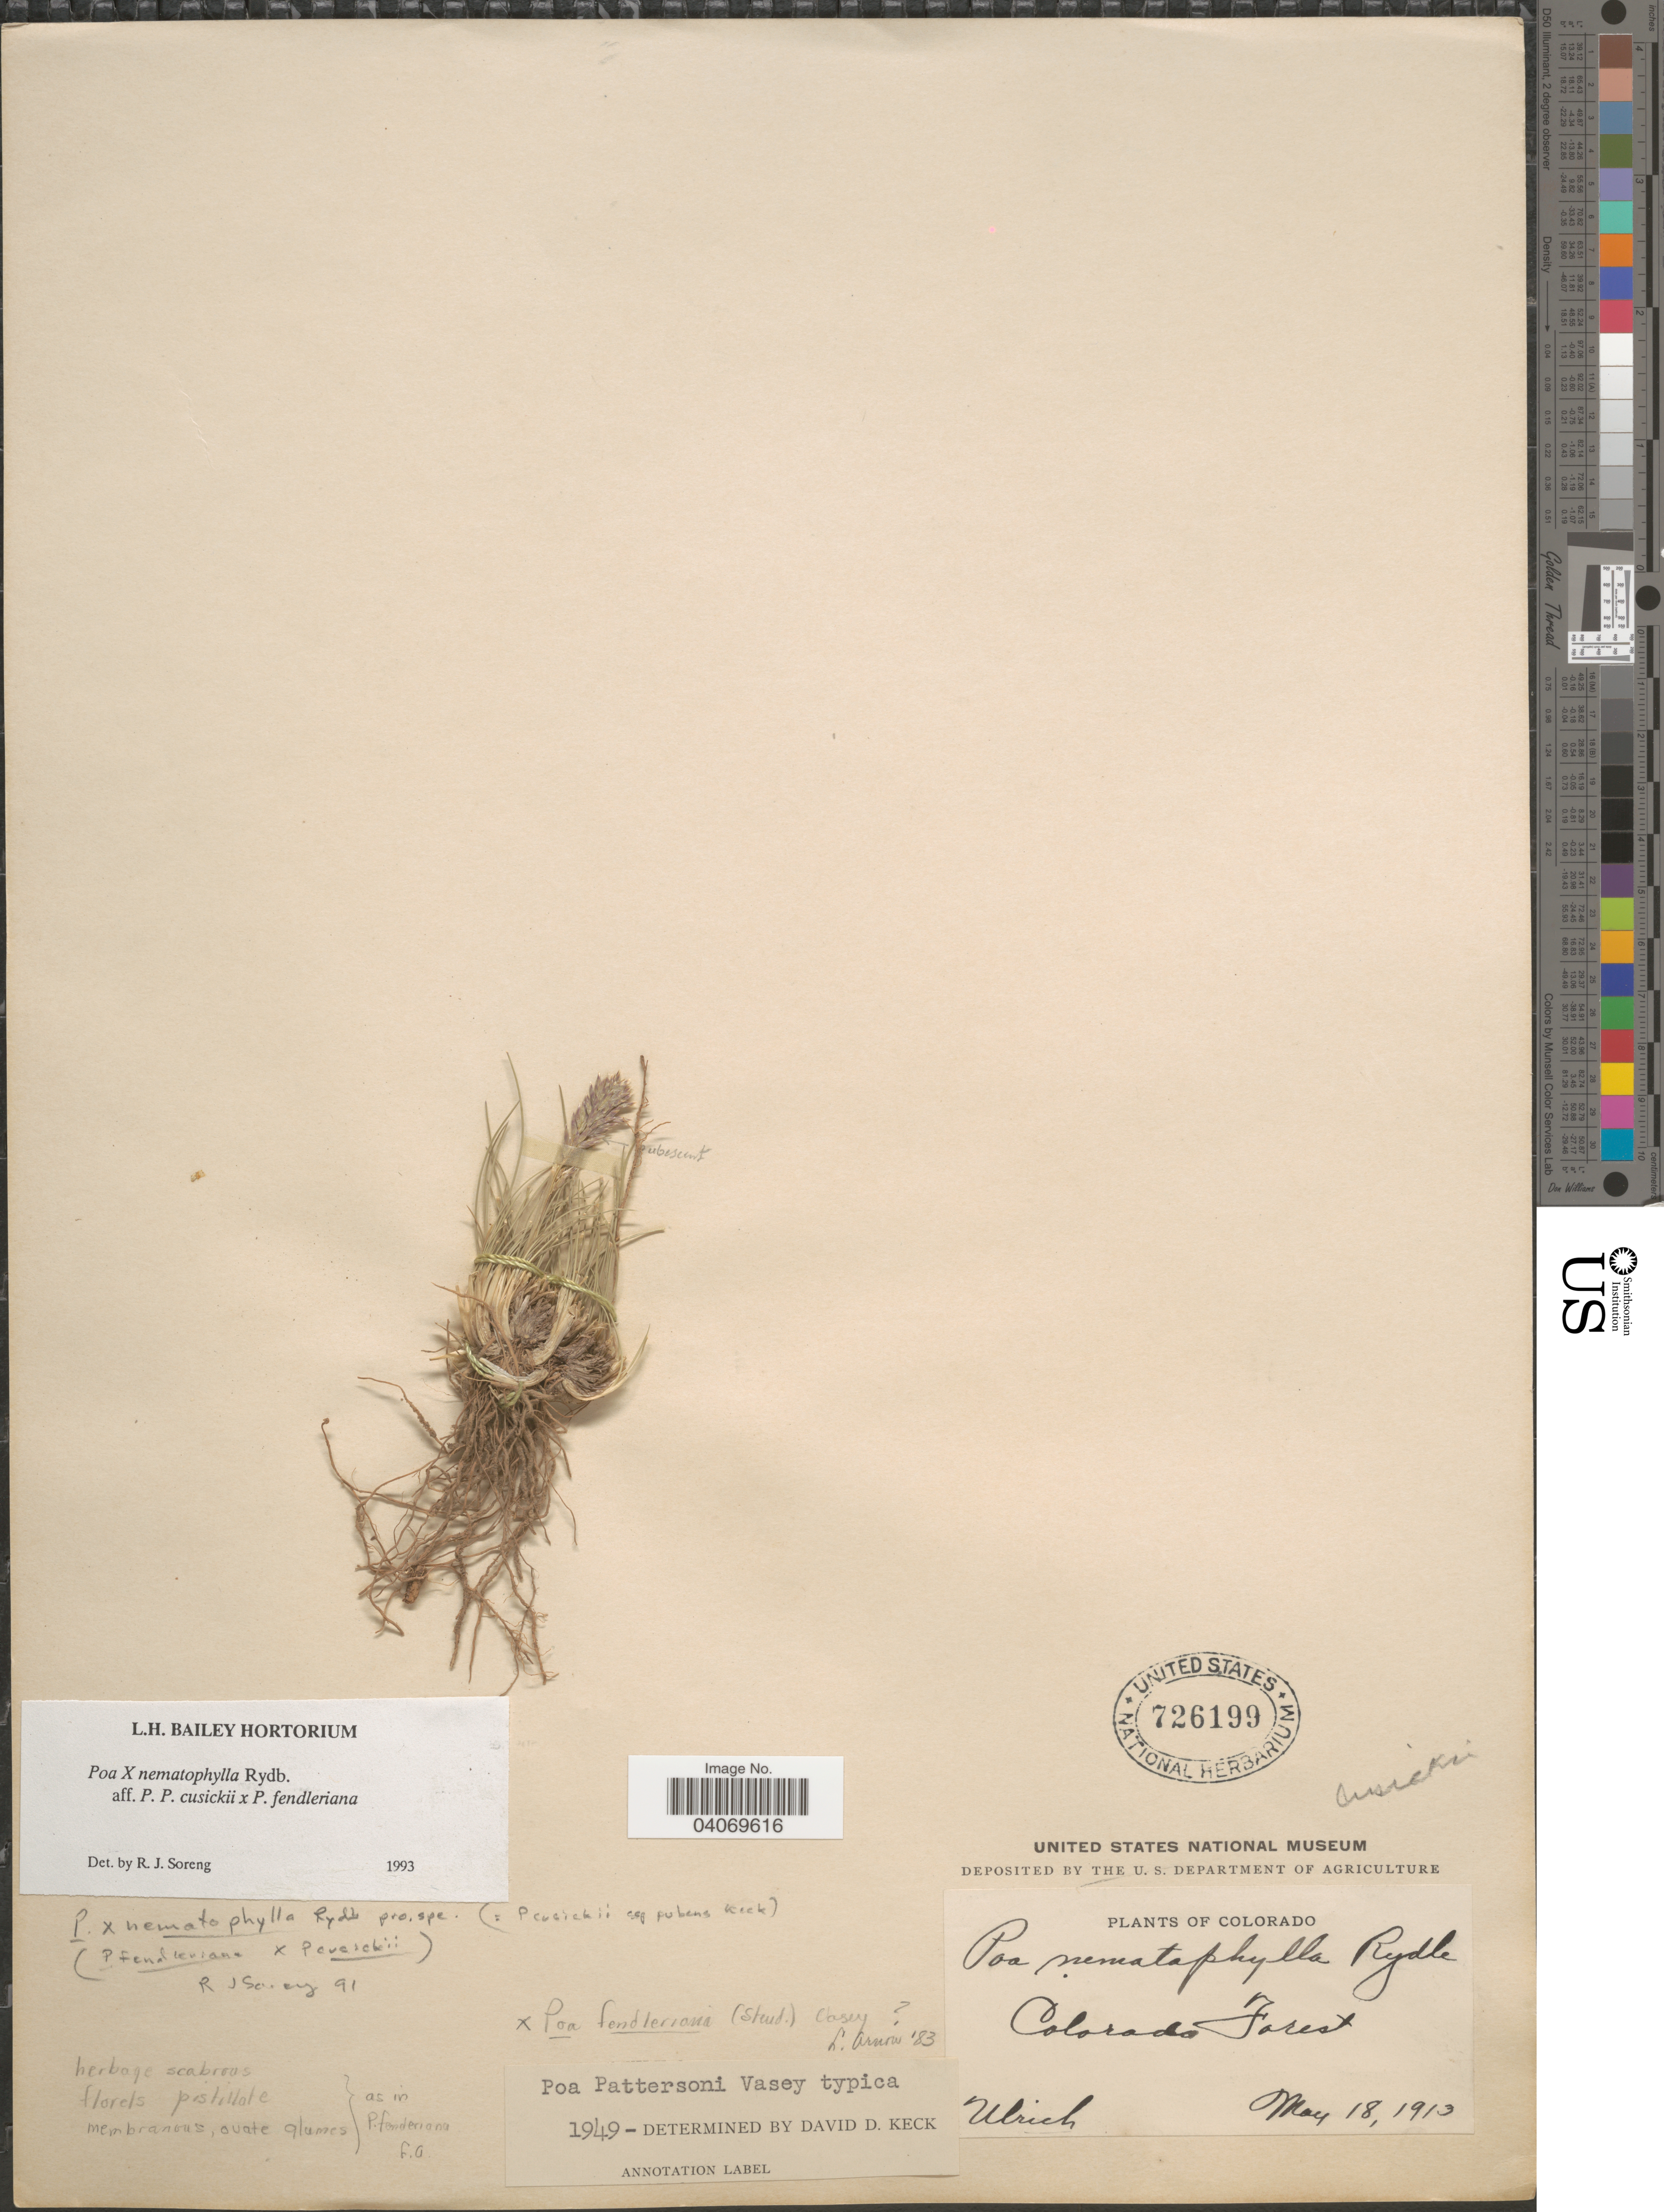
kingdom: Plantae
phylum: Tracheophyta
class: Liliopsida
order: Poales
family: Poaceae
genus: Poa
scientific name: Poa x nematophylla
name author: Rydb.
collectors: Ulrich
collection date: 1913-05-18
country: United States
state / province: Colorado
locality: Colorado Forest.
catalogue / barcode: US 726199